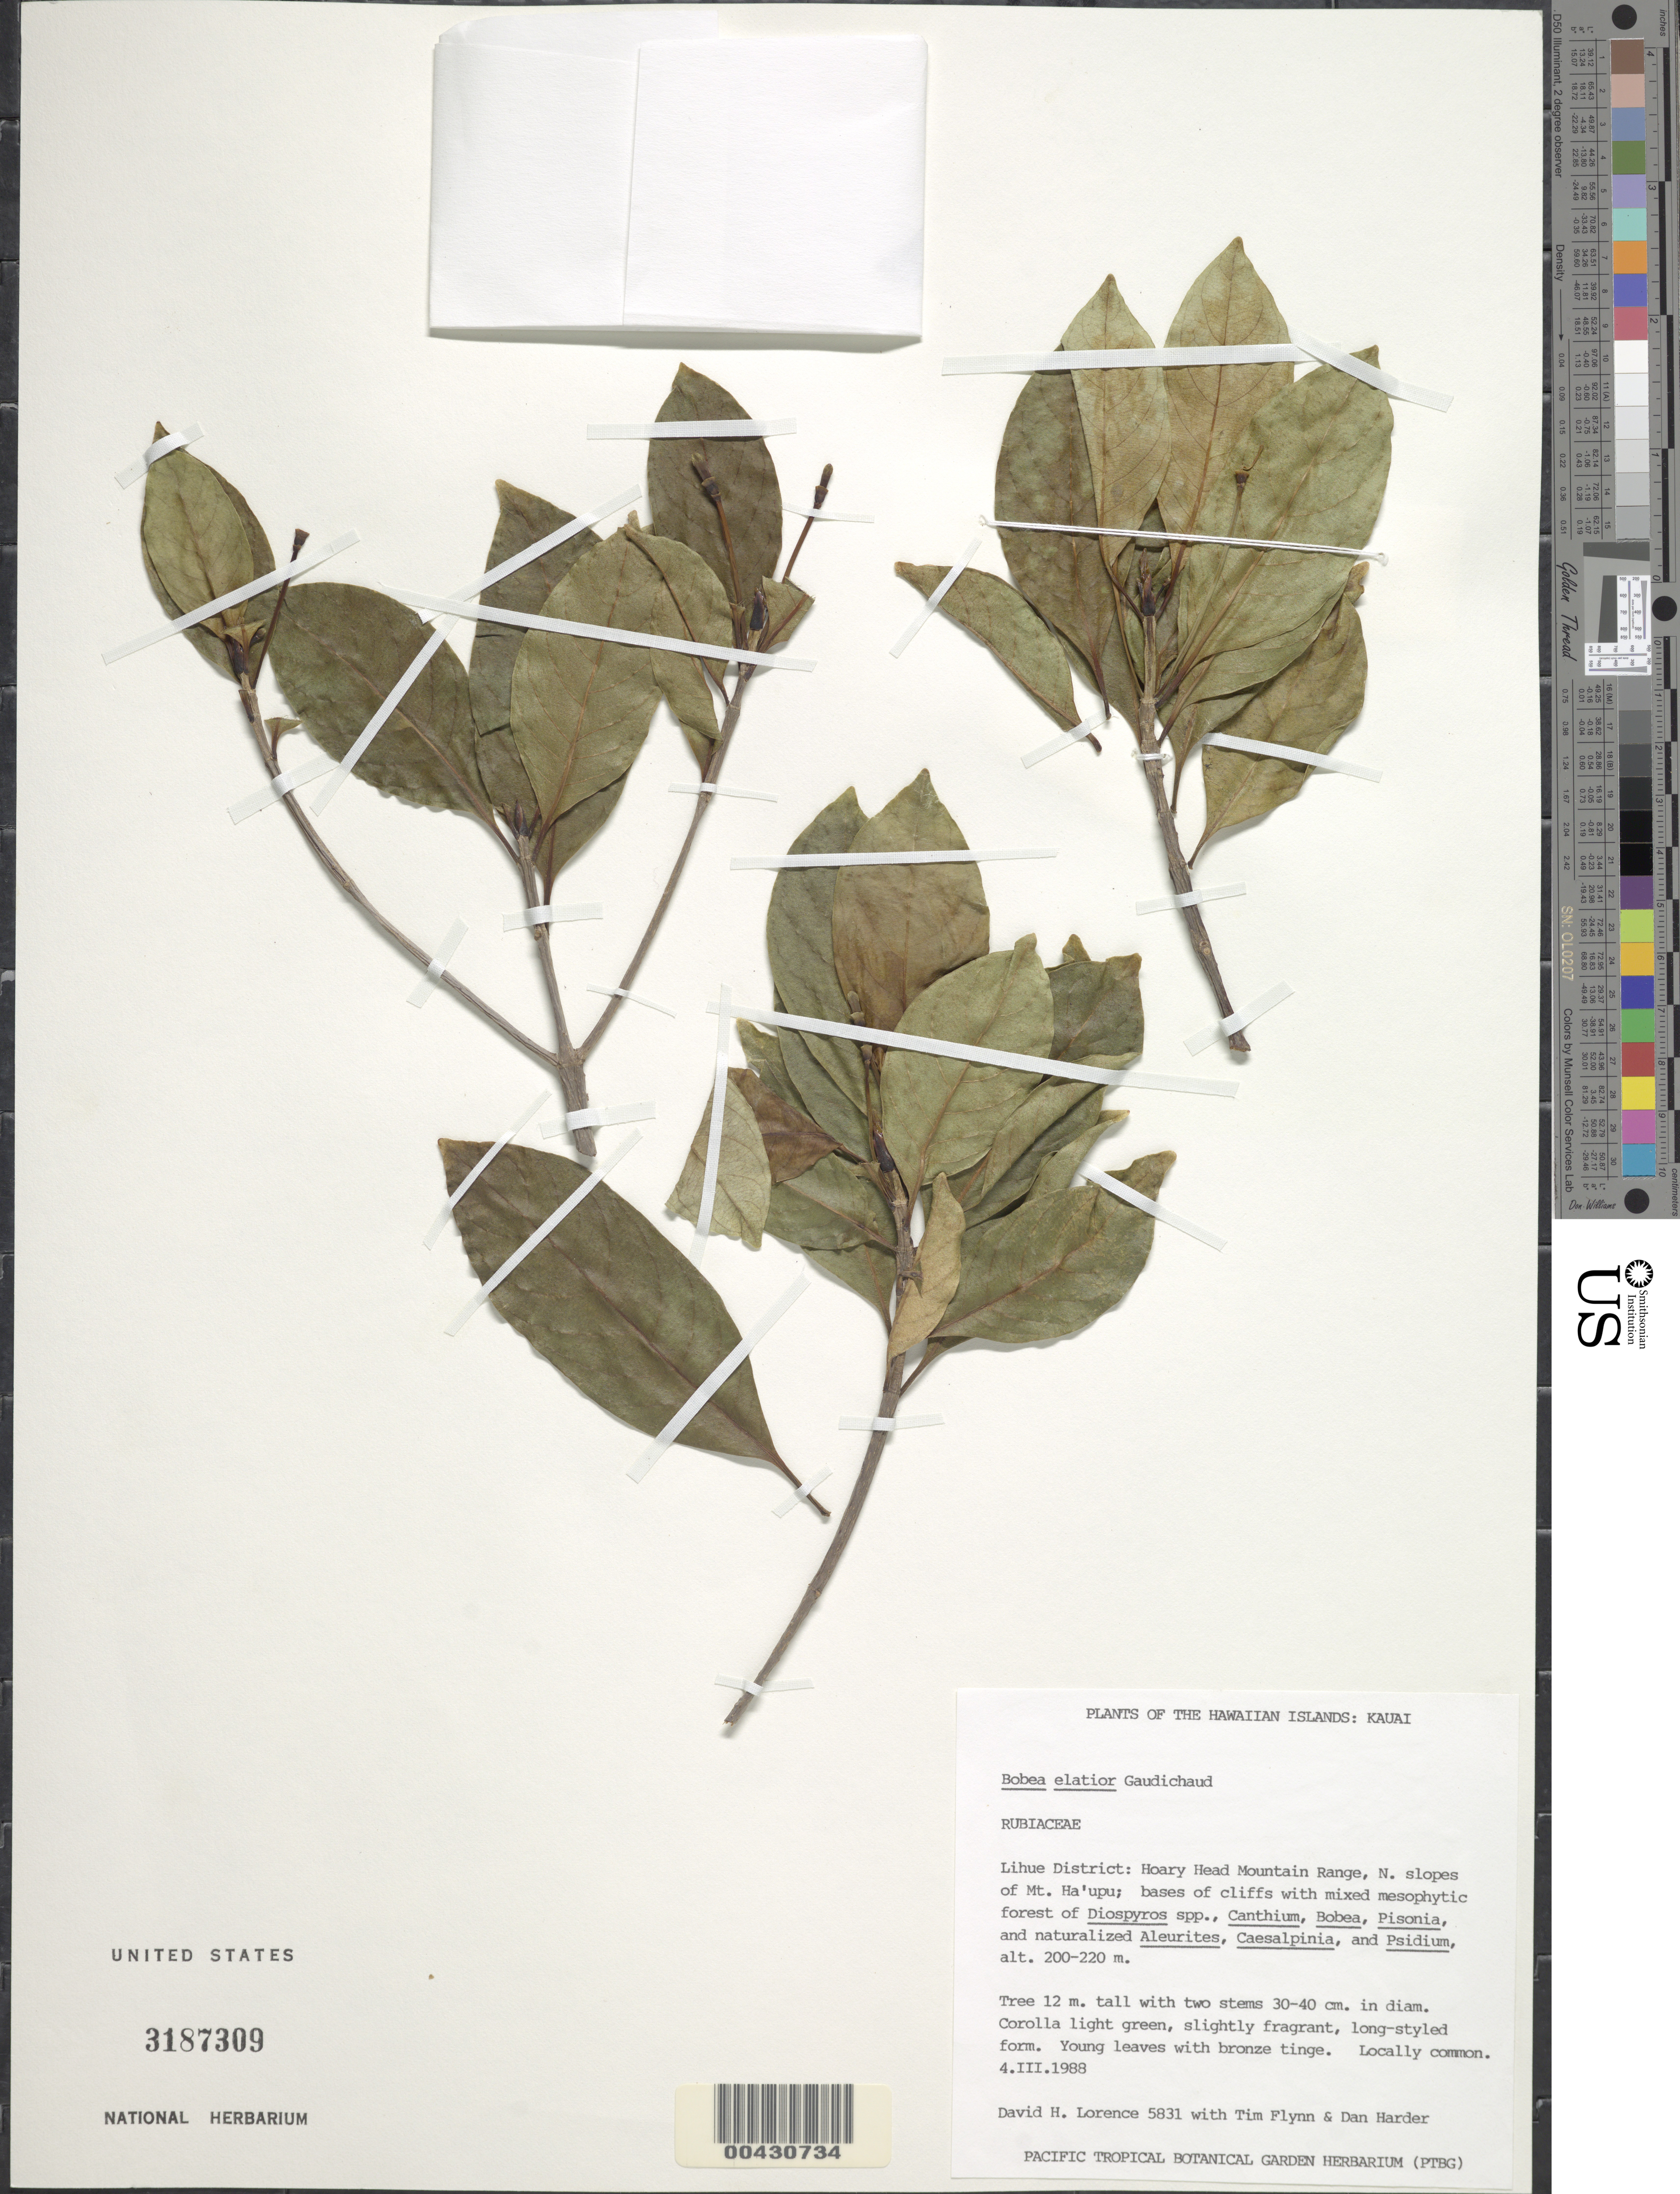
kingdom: Plantae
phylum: Tracheophyta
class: Magnoliopsida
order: Gentianales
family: Rubiaceae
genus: Bobea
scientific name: Bobea elatior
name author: Gaudich.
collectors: D. Lorence, T. W. Flynn & D. Harder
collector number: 5831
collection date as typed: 4 Mar 1988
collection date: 1988-03-04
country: United States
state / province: Hawaii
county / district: Kauai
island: Kaua'i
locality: Lihue District: Hoary Head Mt. Range, N slopes of Mt. Ha'upu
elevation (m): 200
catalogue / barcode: US 3187309